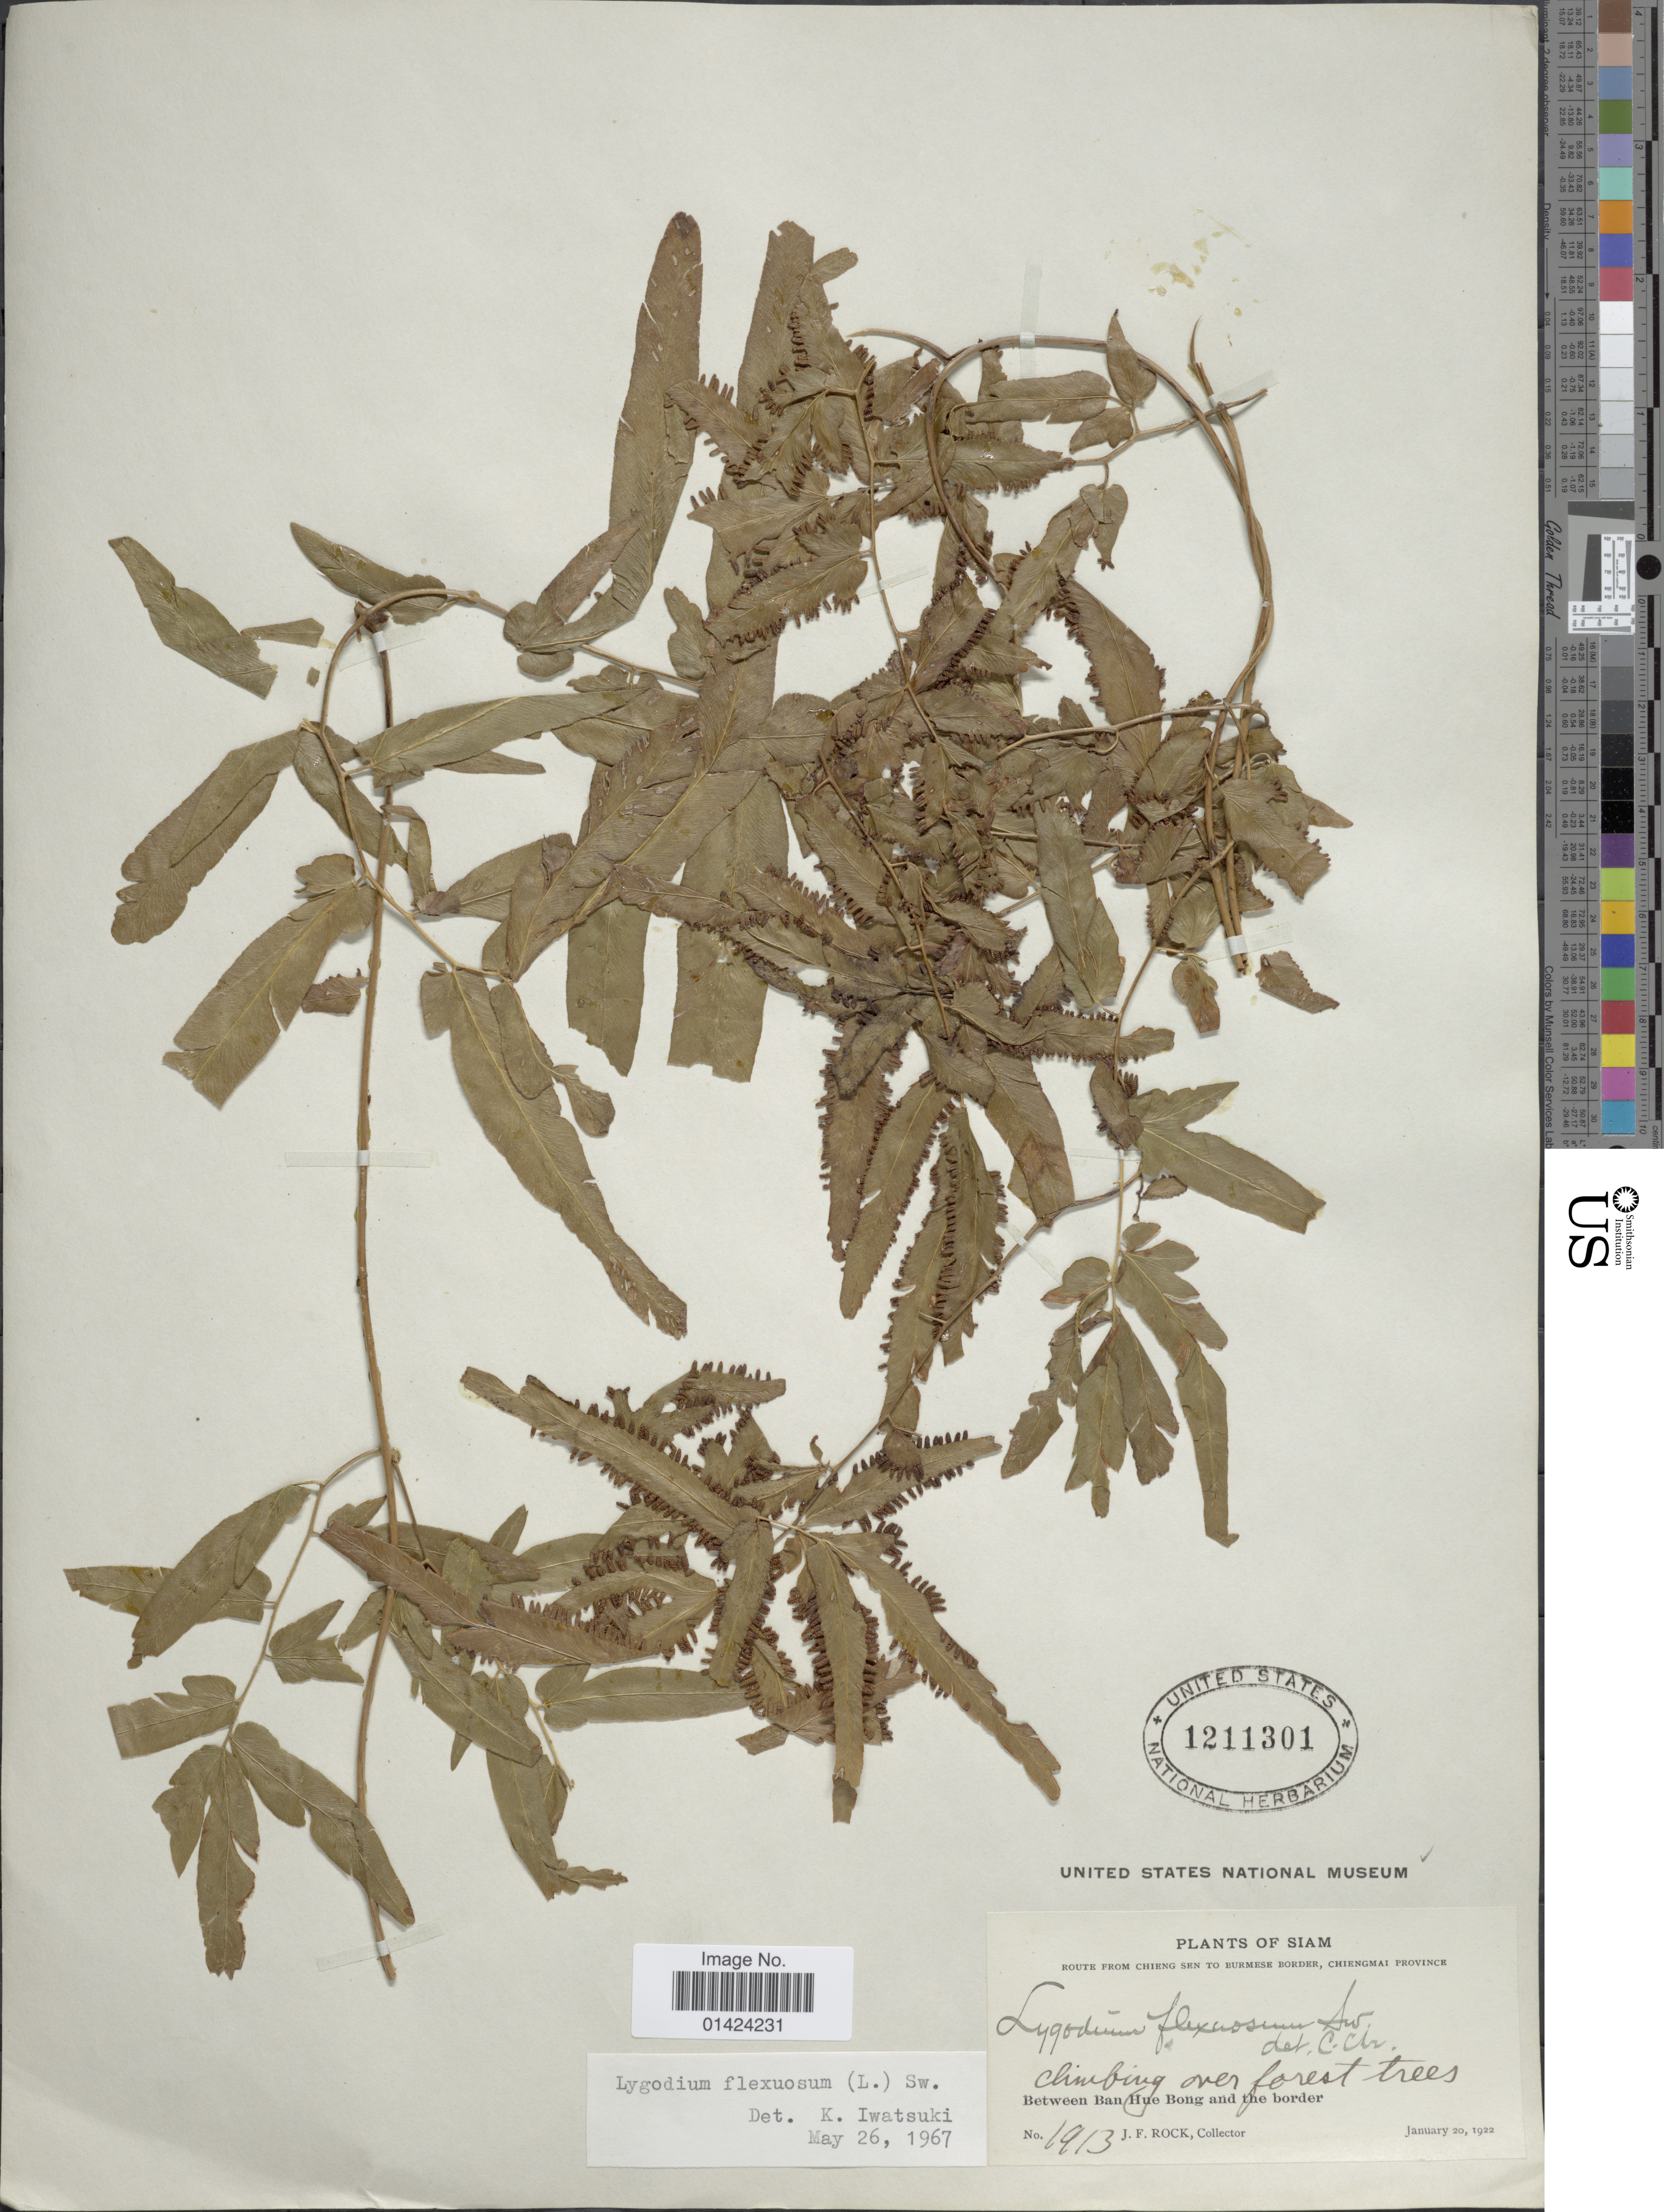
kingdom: Plantae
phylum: Tracheophyta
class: Polypodiopsida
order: Schizaeales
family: Lygodiaceae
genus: Lygodium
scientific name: Lygodium flexuosum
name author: Sw.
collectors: J. Rock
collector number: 1913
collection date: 1922-01-20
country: Thailand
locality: Siam. Route from Chieng Sen to Burmese Border, Chiengmai Province, between Ban Hue Bong and the border.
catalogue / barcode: US 1211301